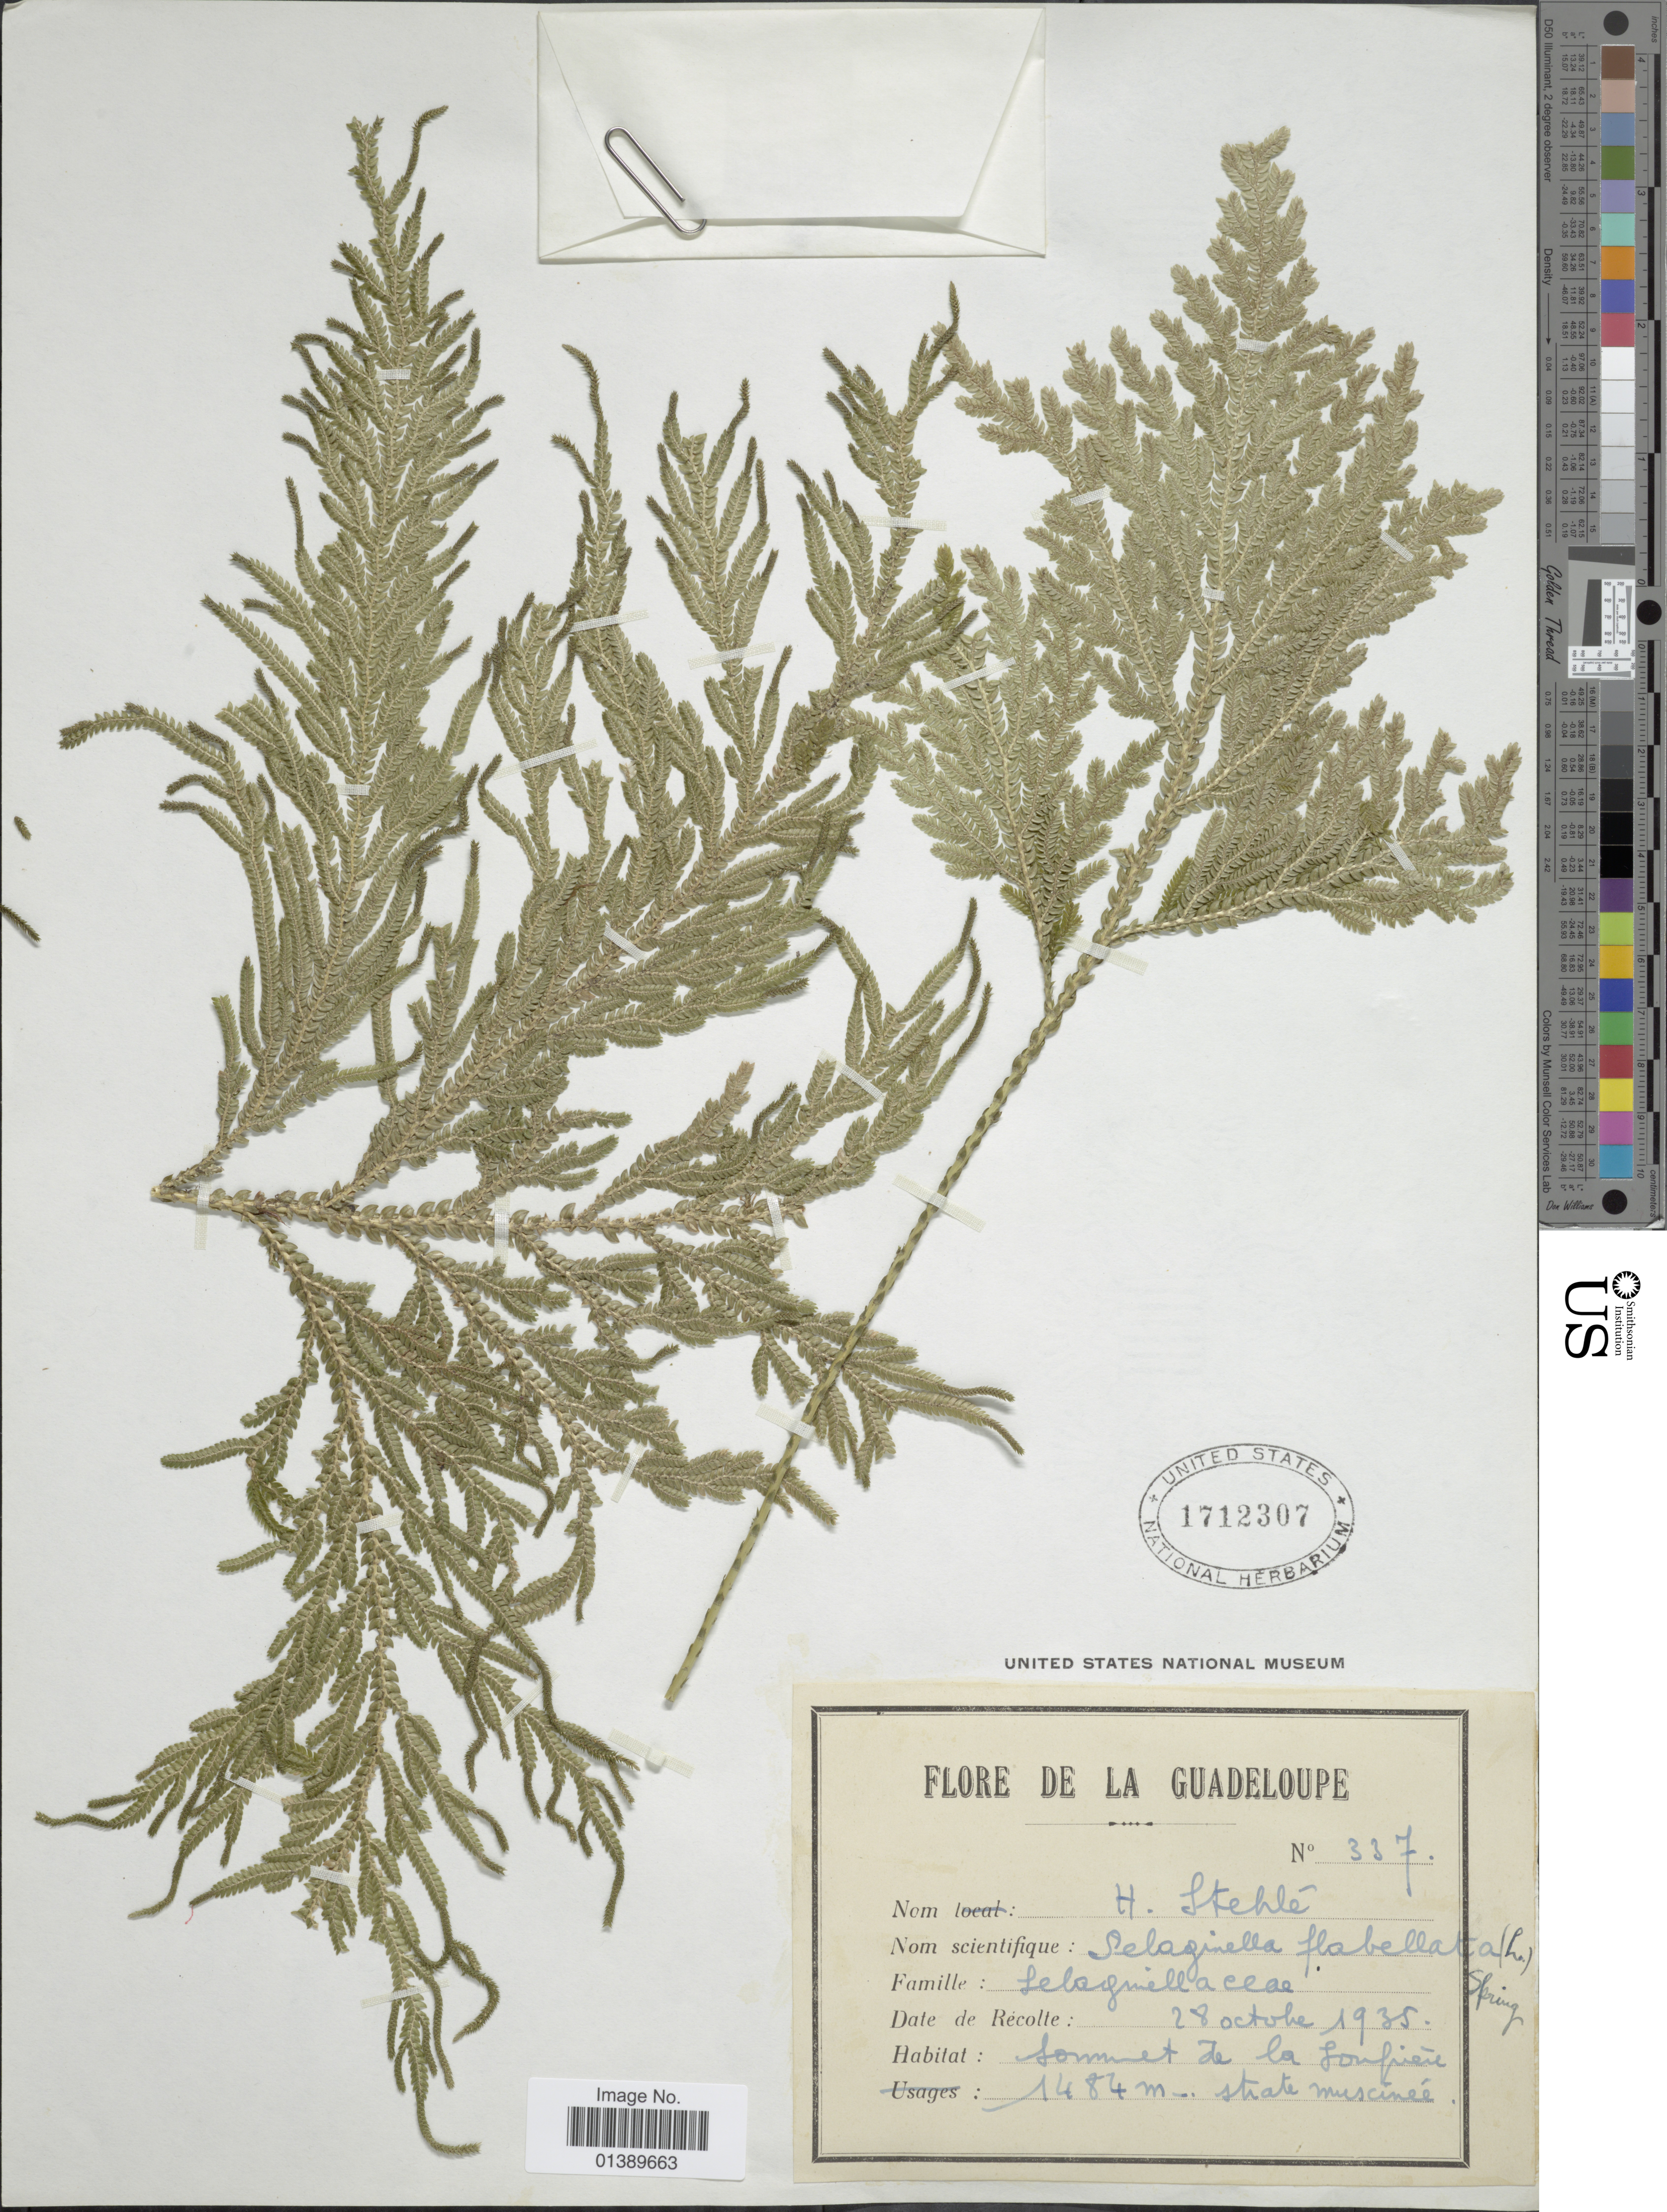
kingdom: Plantae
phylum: Tracheophyta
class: Lycopodiopsida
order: Selaginellales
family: Selaginellaceae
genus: Selaginella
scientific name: Selaginella flabellata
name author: L.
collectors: H. Stehlé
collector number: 337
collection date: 1935-10-28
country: Guadeloupe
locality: Sommet de la Soufiere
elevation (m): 1484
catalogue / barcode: US 1712307